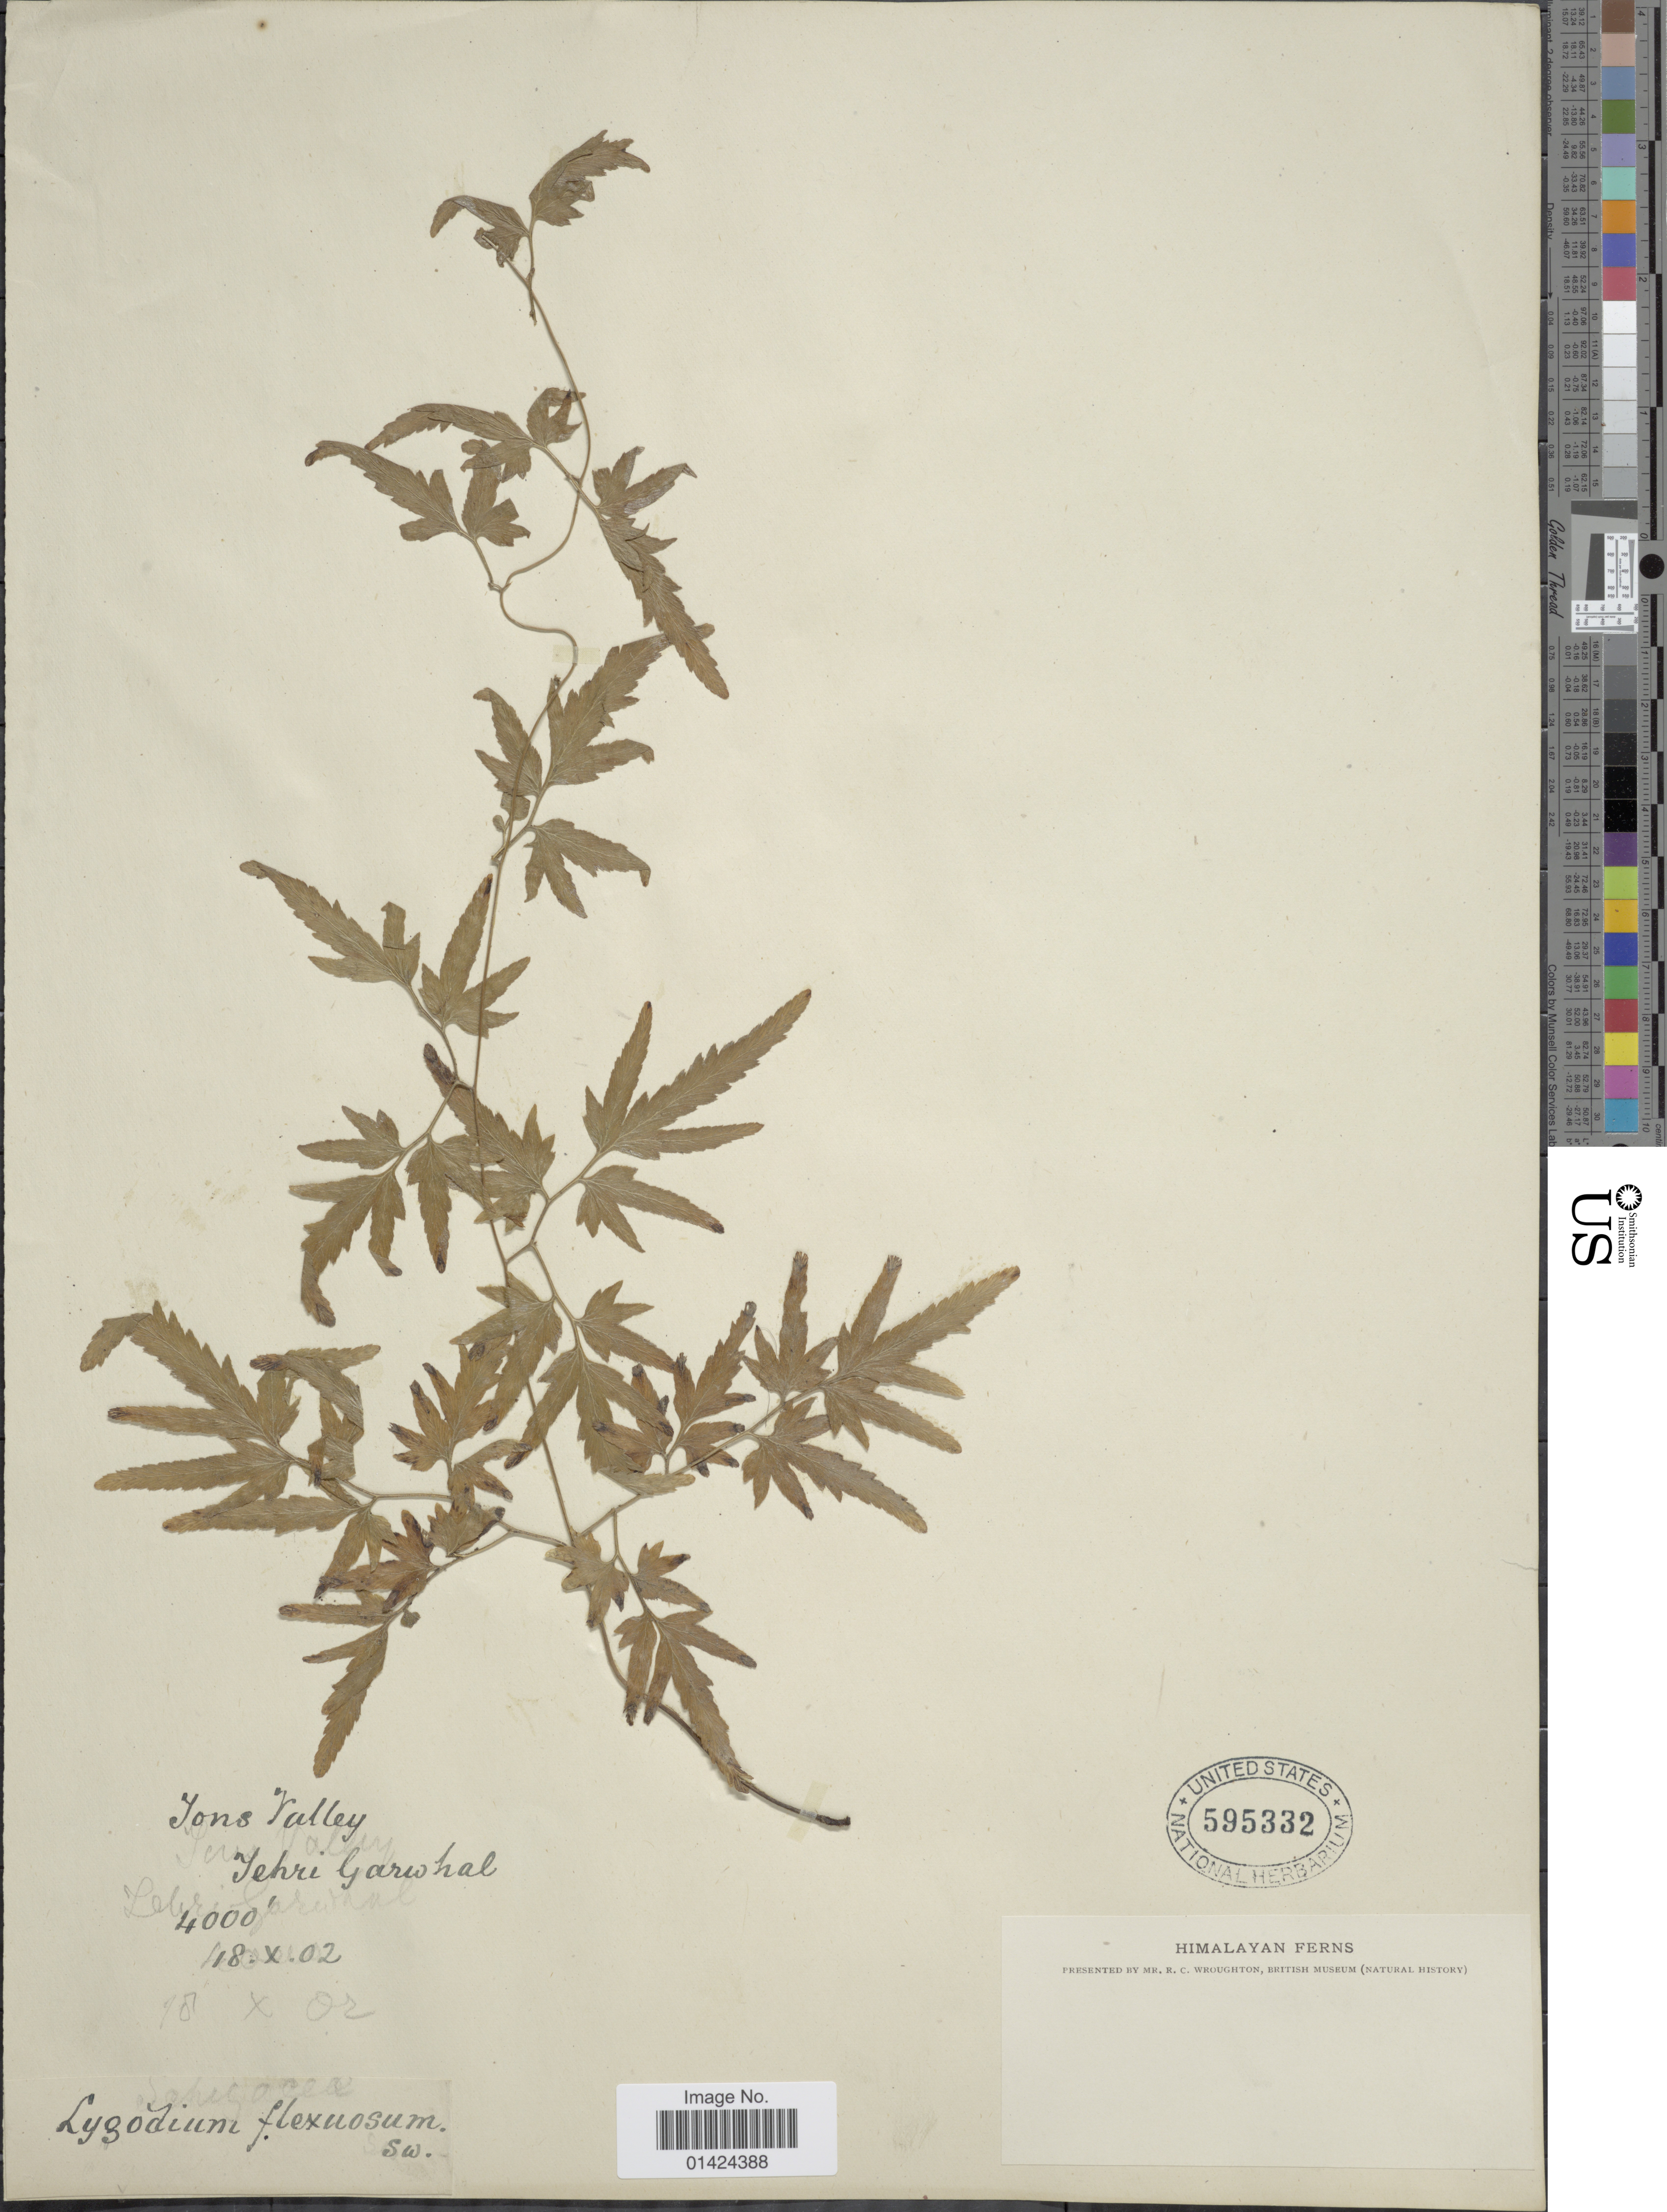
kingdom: Plantae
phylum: Tracheophyta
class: Polypodiopsida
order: Schizaeales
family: Lygodiaceae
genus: Lygodium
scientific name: Lygodium japonicum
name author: (Thunb.) Sw.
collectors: R. Wroughton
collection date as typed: Transcribed d/m/y: 18/10/2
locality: Ions Valley. Iehri Garwhal.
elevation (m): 1219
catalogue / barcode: US 595332